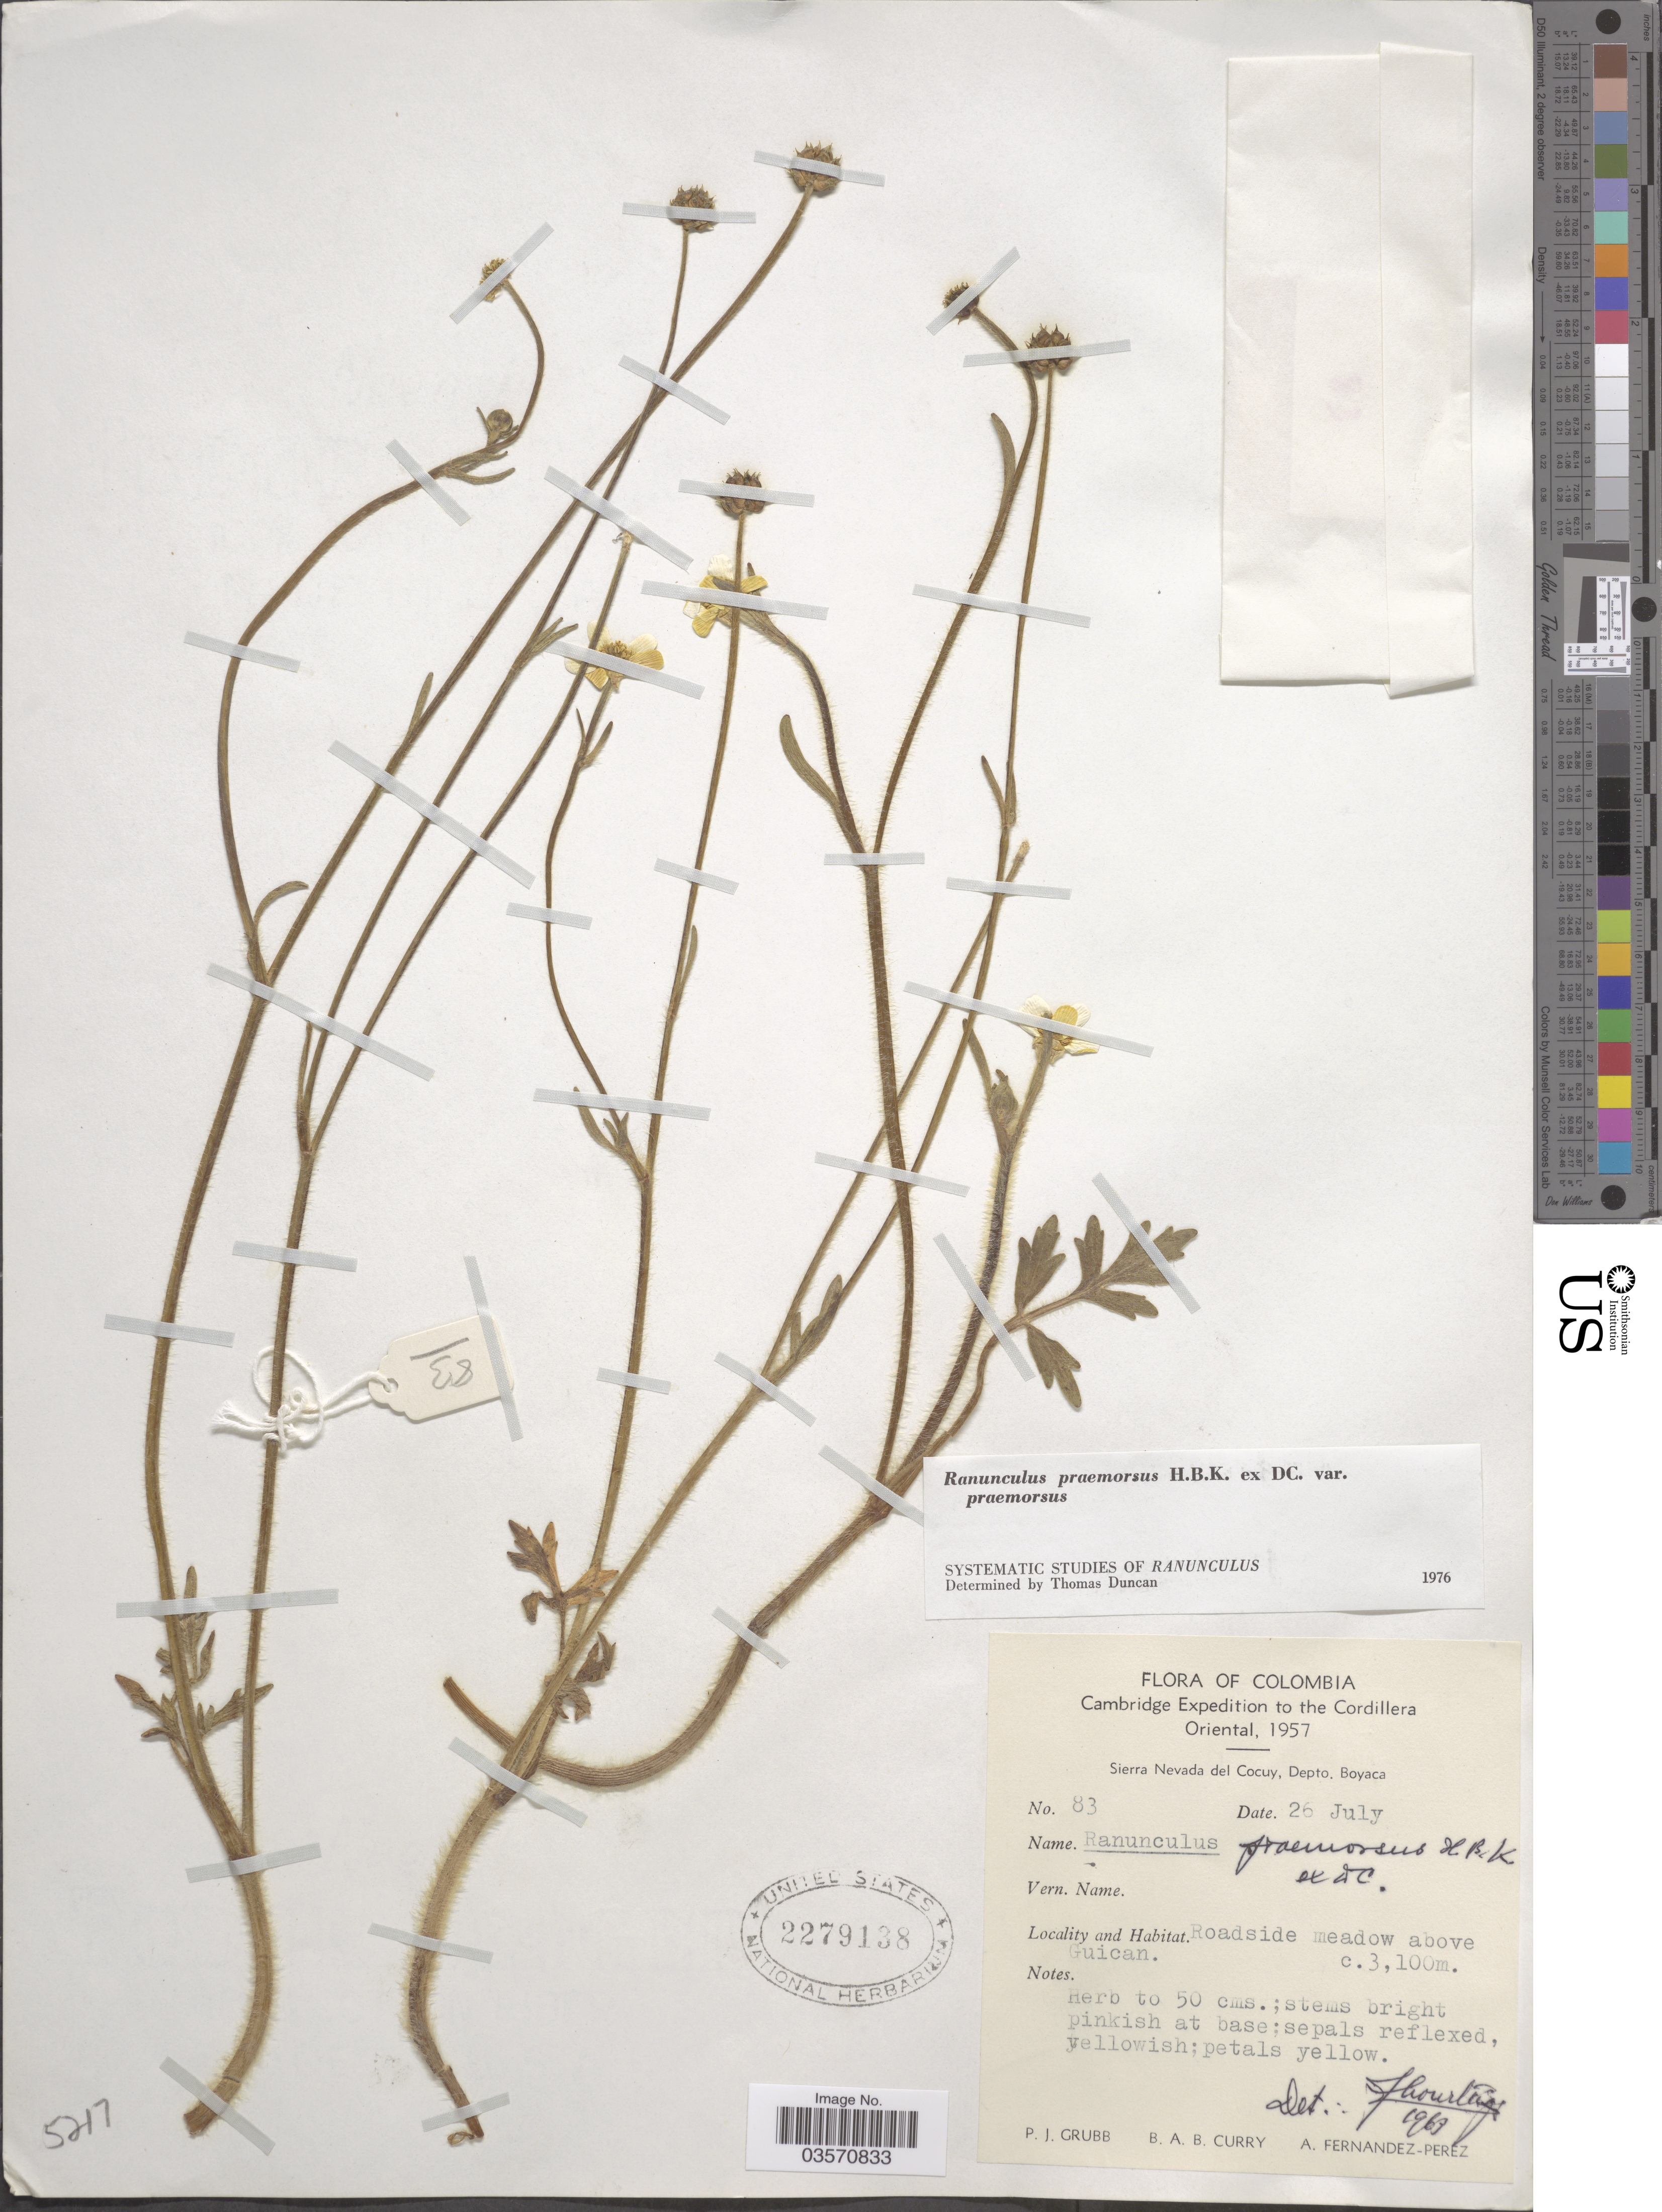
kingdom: Plantae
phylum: Tracheophyta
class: Magnoliopsida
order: Ranunculales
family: Ranunculaceae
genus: Ranunculus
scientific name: Ranunculus praemorsus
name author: Kunth ex DC.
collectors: P. J. Grubb, B. A. B. Curry & A. Fernández-Pérez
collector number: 83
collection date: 1957-07-26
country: Colombia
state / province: Boyacá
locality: Cordillera Oriental. Sierra Nevada del Cocuy, Depto. Boyaca. Roadside meadow above Guican.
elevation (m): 3100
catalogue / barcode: US 2279138